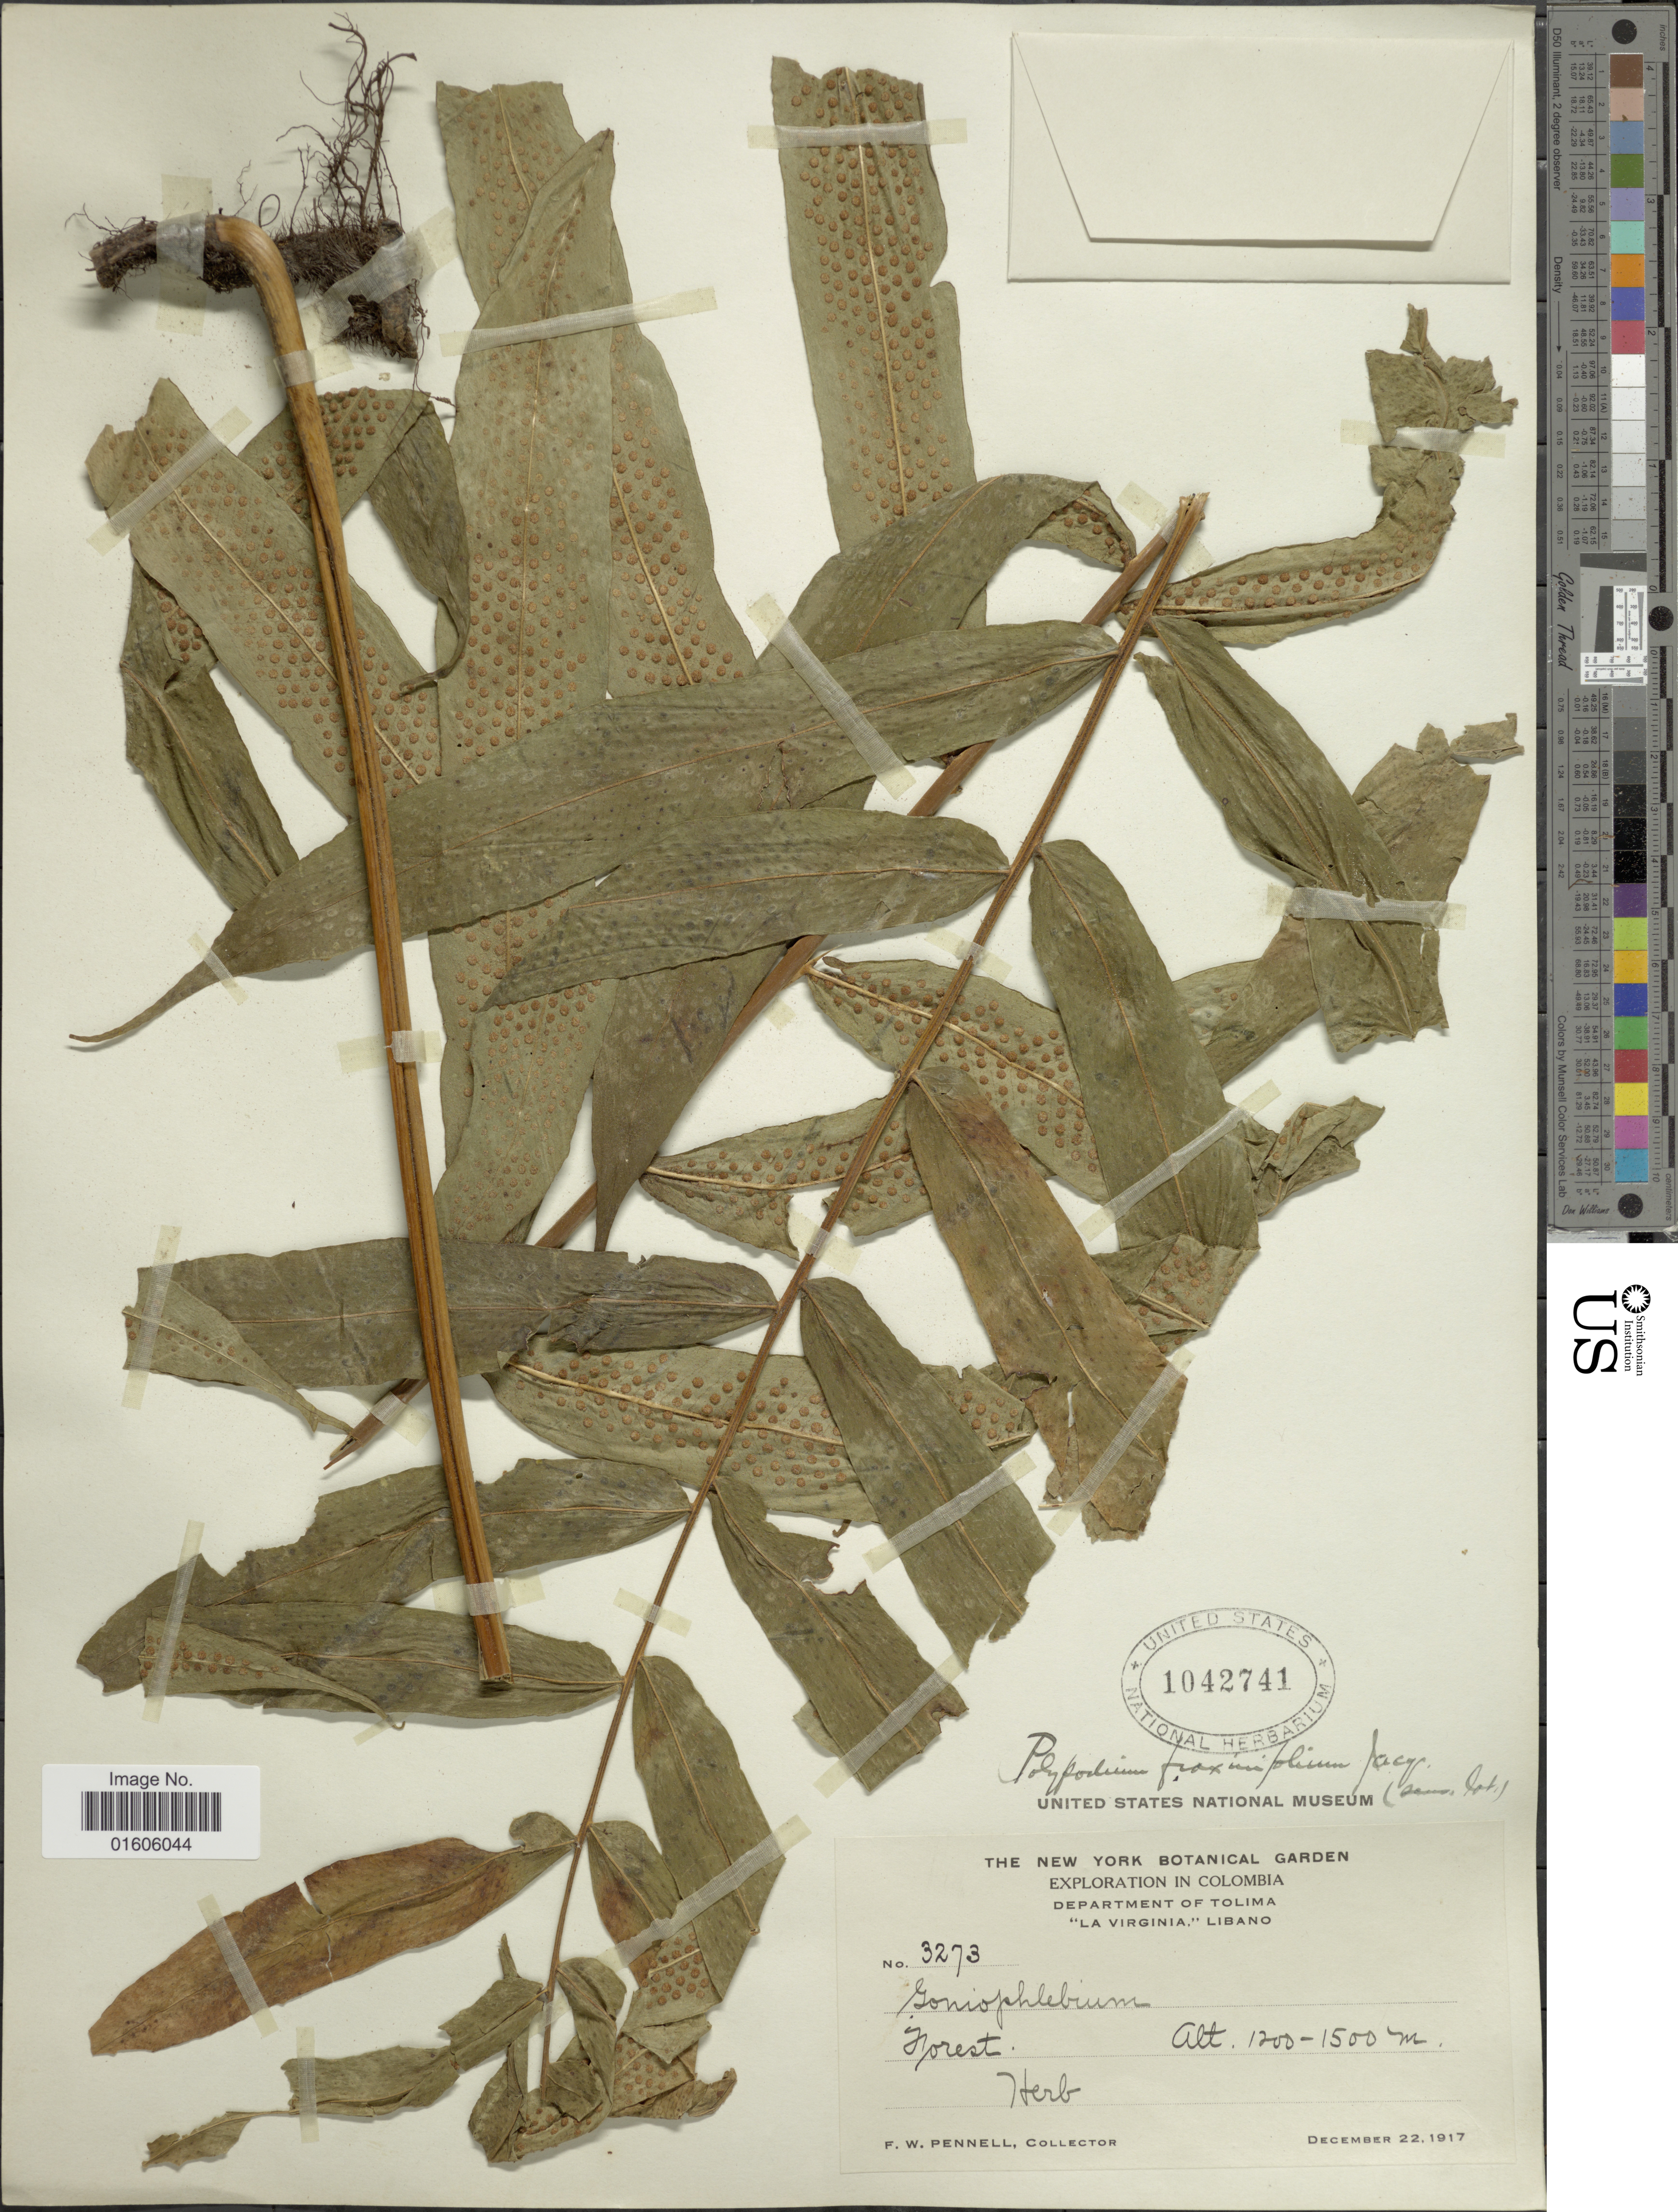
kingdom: Plantae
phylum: Tracheophyta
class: Polypodiopsida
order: Polypodiales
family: Polypodiaceae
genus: Serpocaulon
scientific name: Serpocaulon caceresii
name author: A.R. Sm.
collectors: F. W. Pennell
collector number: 3273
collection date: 1917-12-22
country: Colombia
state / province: Tolima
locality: Department of Tolima. "La Virginia", Libano.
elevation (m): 1200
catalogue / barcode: US 1042741